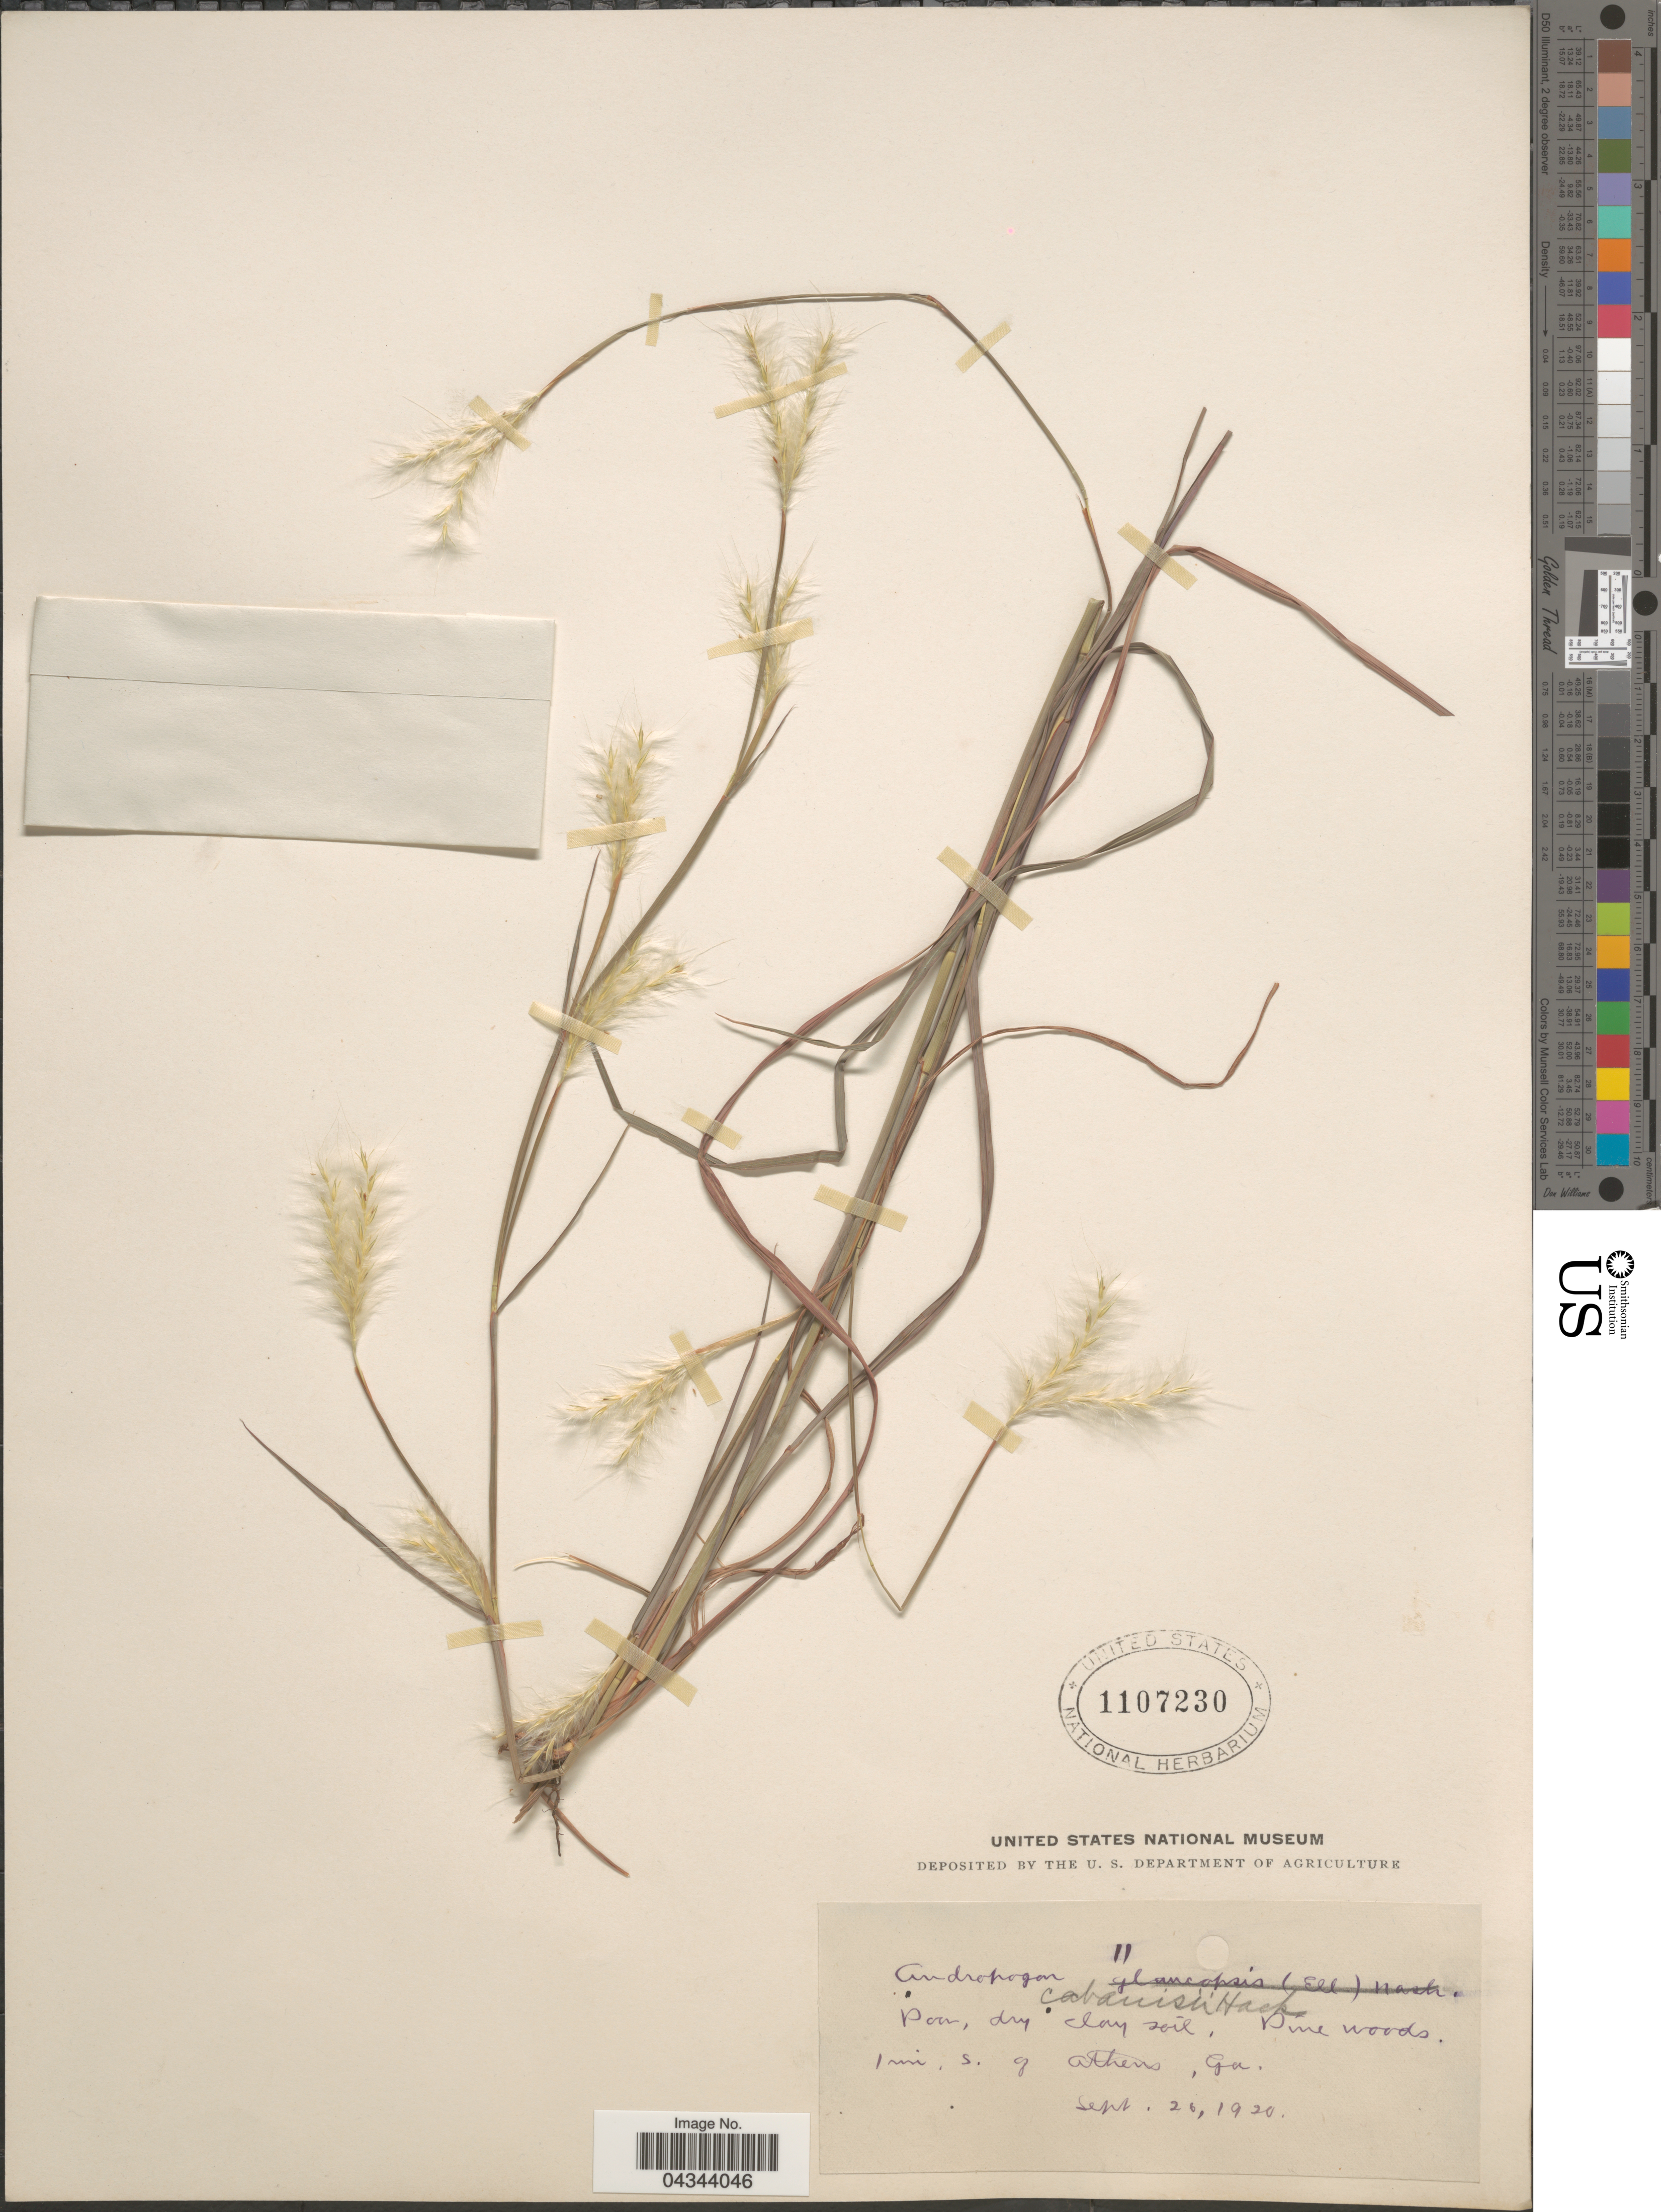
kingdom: Plantae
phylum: Tracheophyta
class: Liliopsida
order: Poales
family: Poaceae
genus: Andropogon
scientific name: Andropogon ternarius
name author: Michx.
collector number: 11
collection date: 1920-09-26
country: United States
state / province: Georgia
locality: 1 mi. s. of Athens.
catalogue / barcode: US 1107230